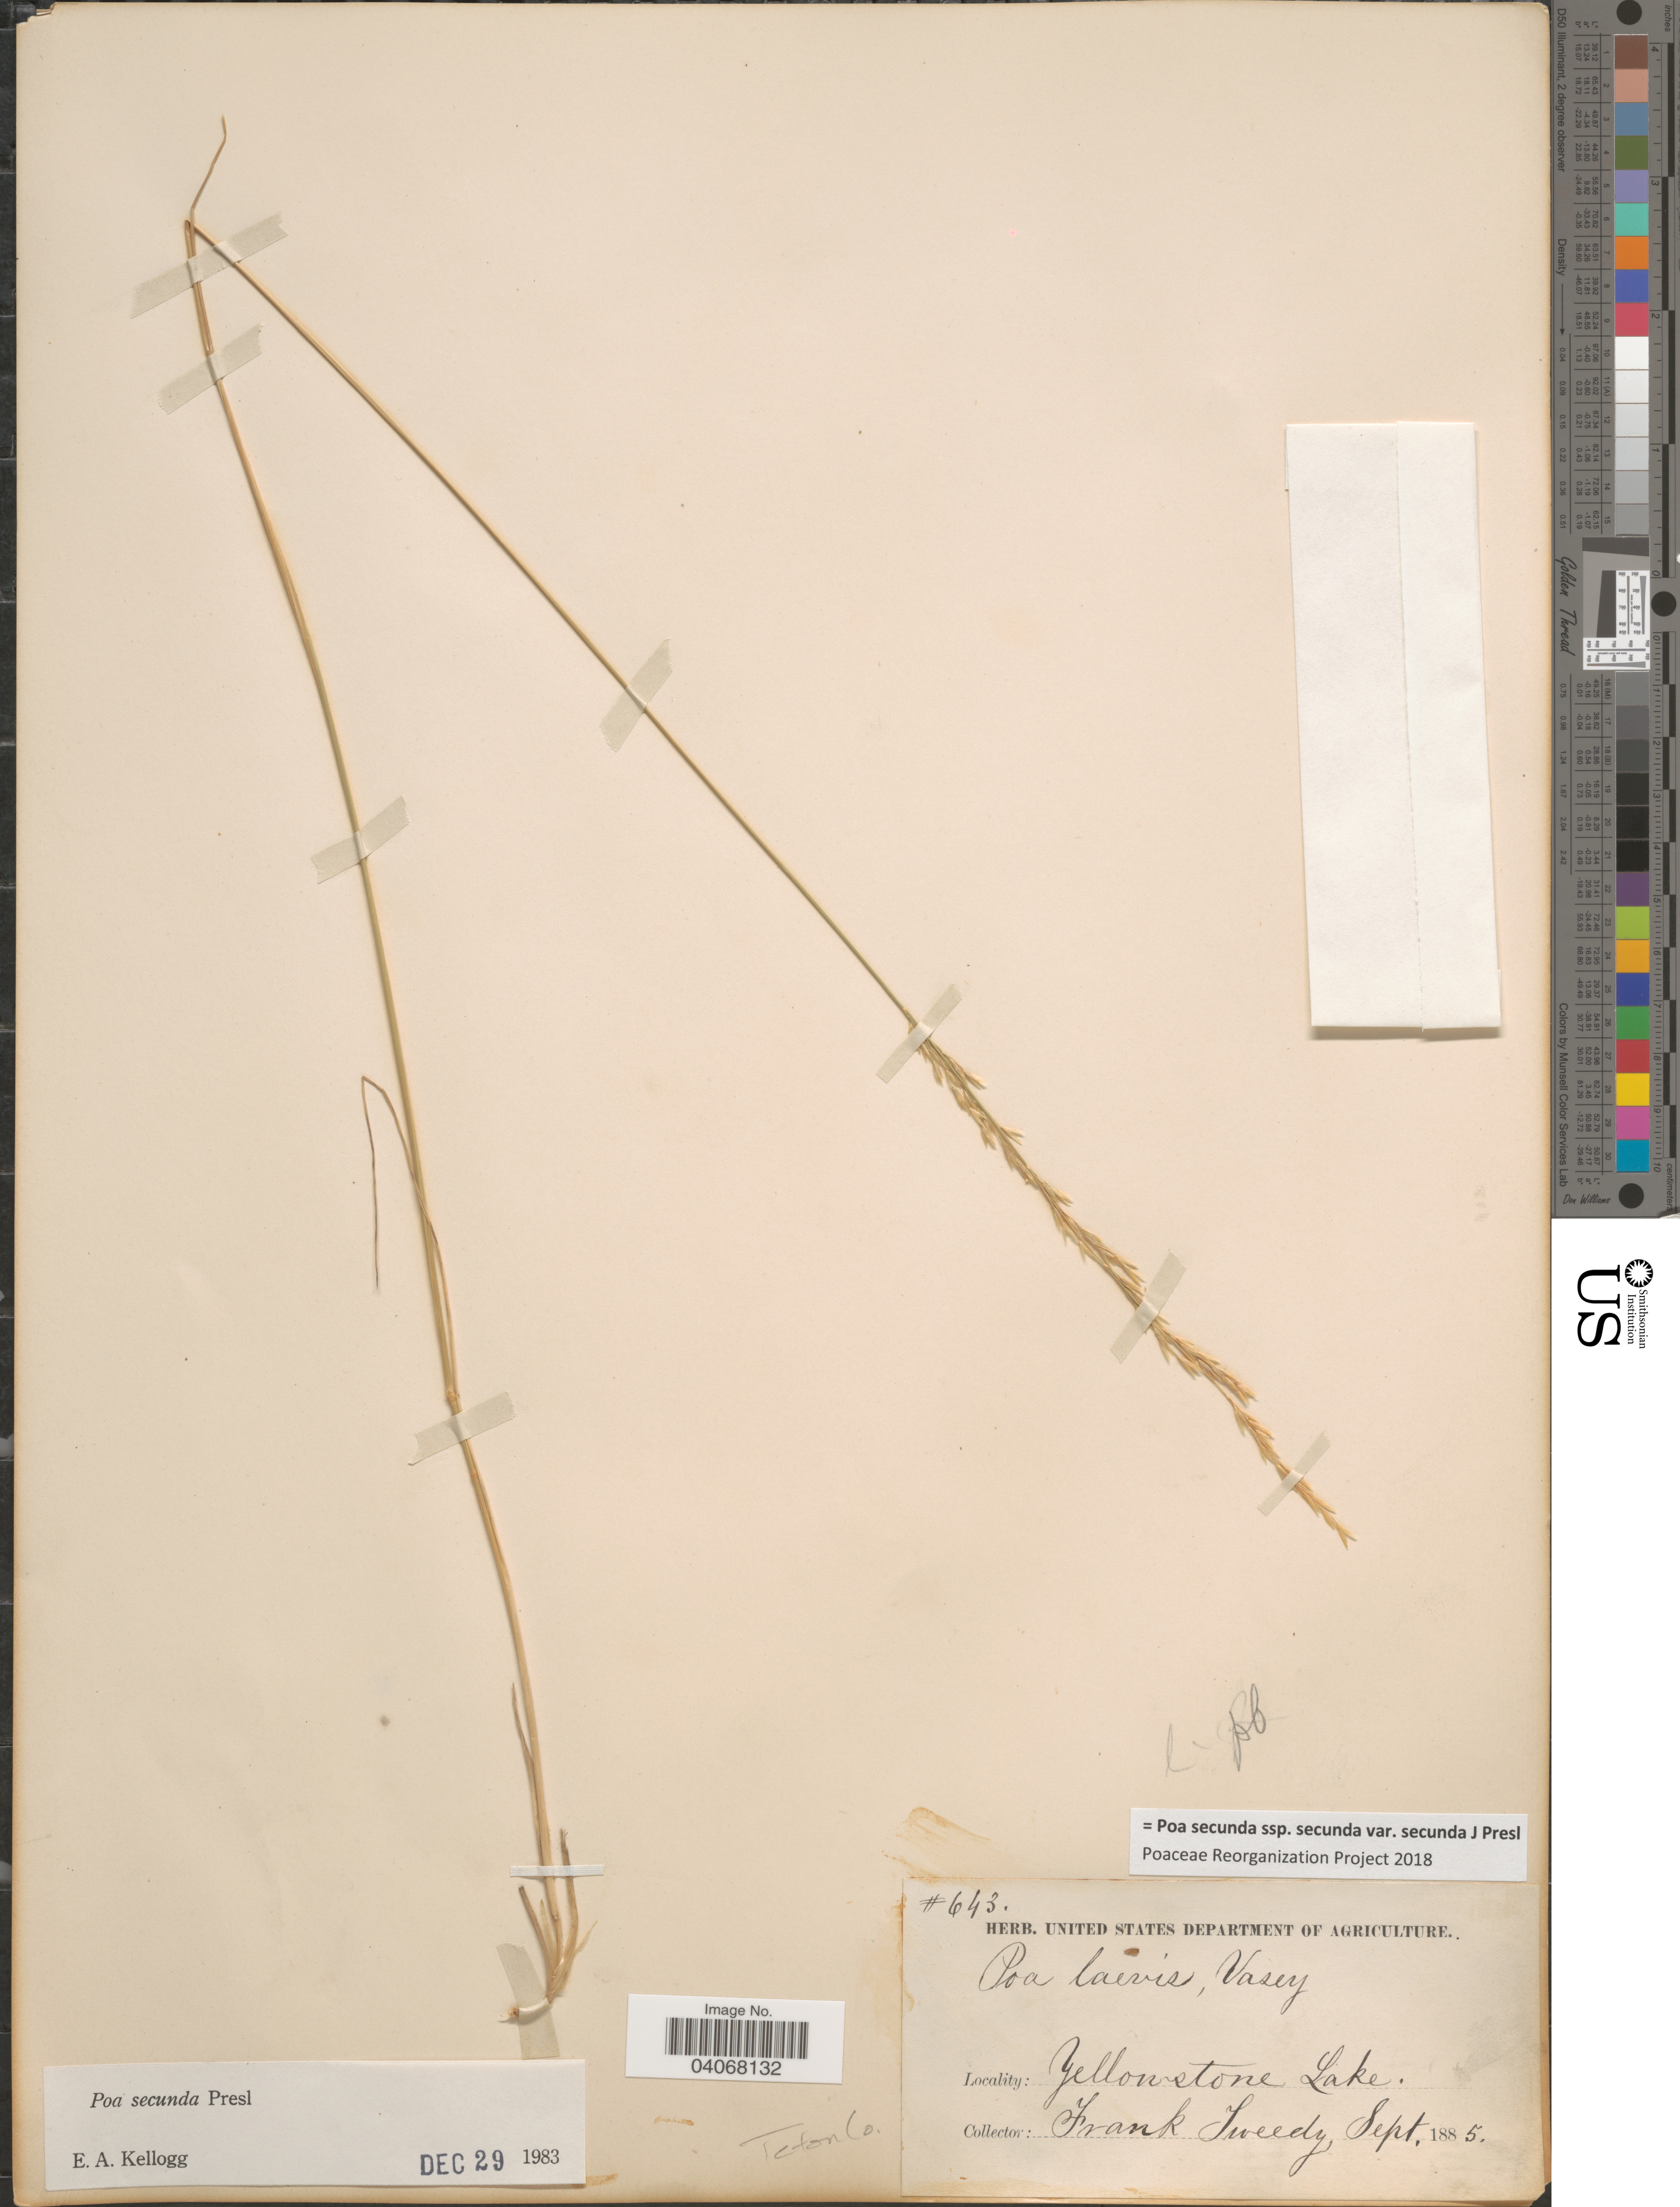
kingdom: Plantae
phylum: Tracheophyta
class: Liliopsida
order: Poales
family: Poaceae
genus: Poa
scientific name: Poa secunda subsp. secunda var. secunda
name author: J. Presl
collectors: F. Tweedy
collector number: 643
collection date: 1885-09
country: United States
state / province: Wyoming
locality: Yellowstone Lake. Teton Co.